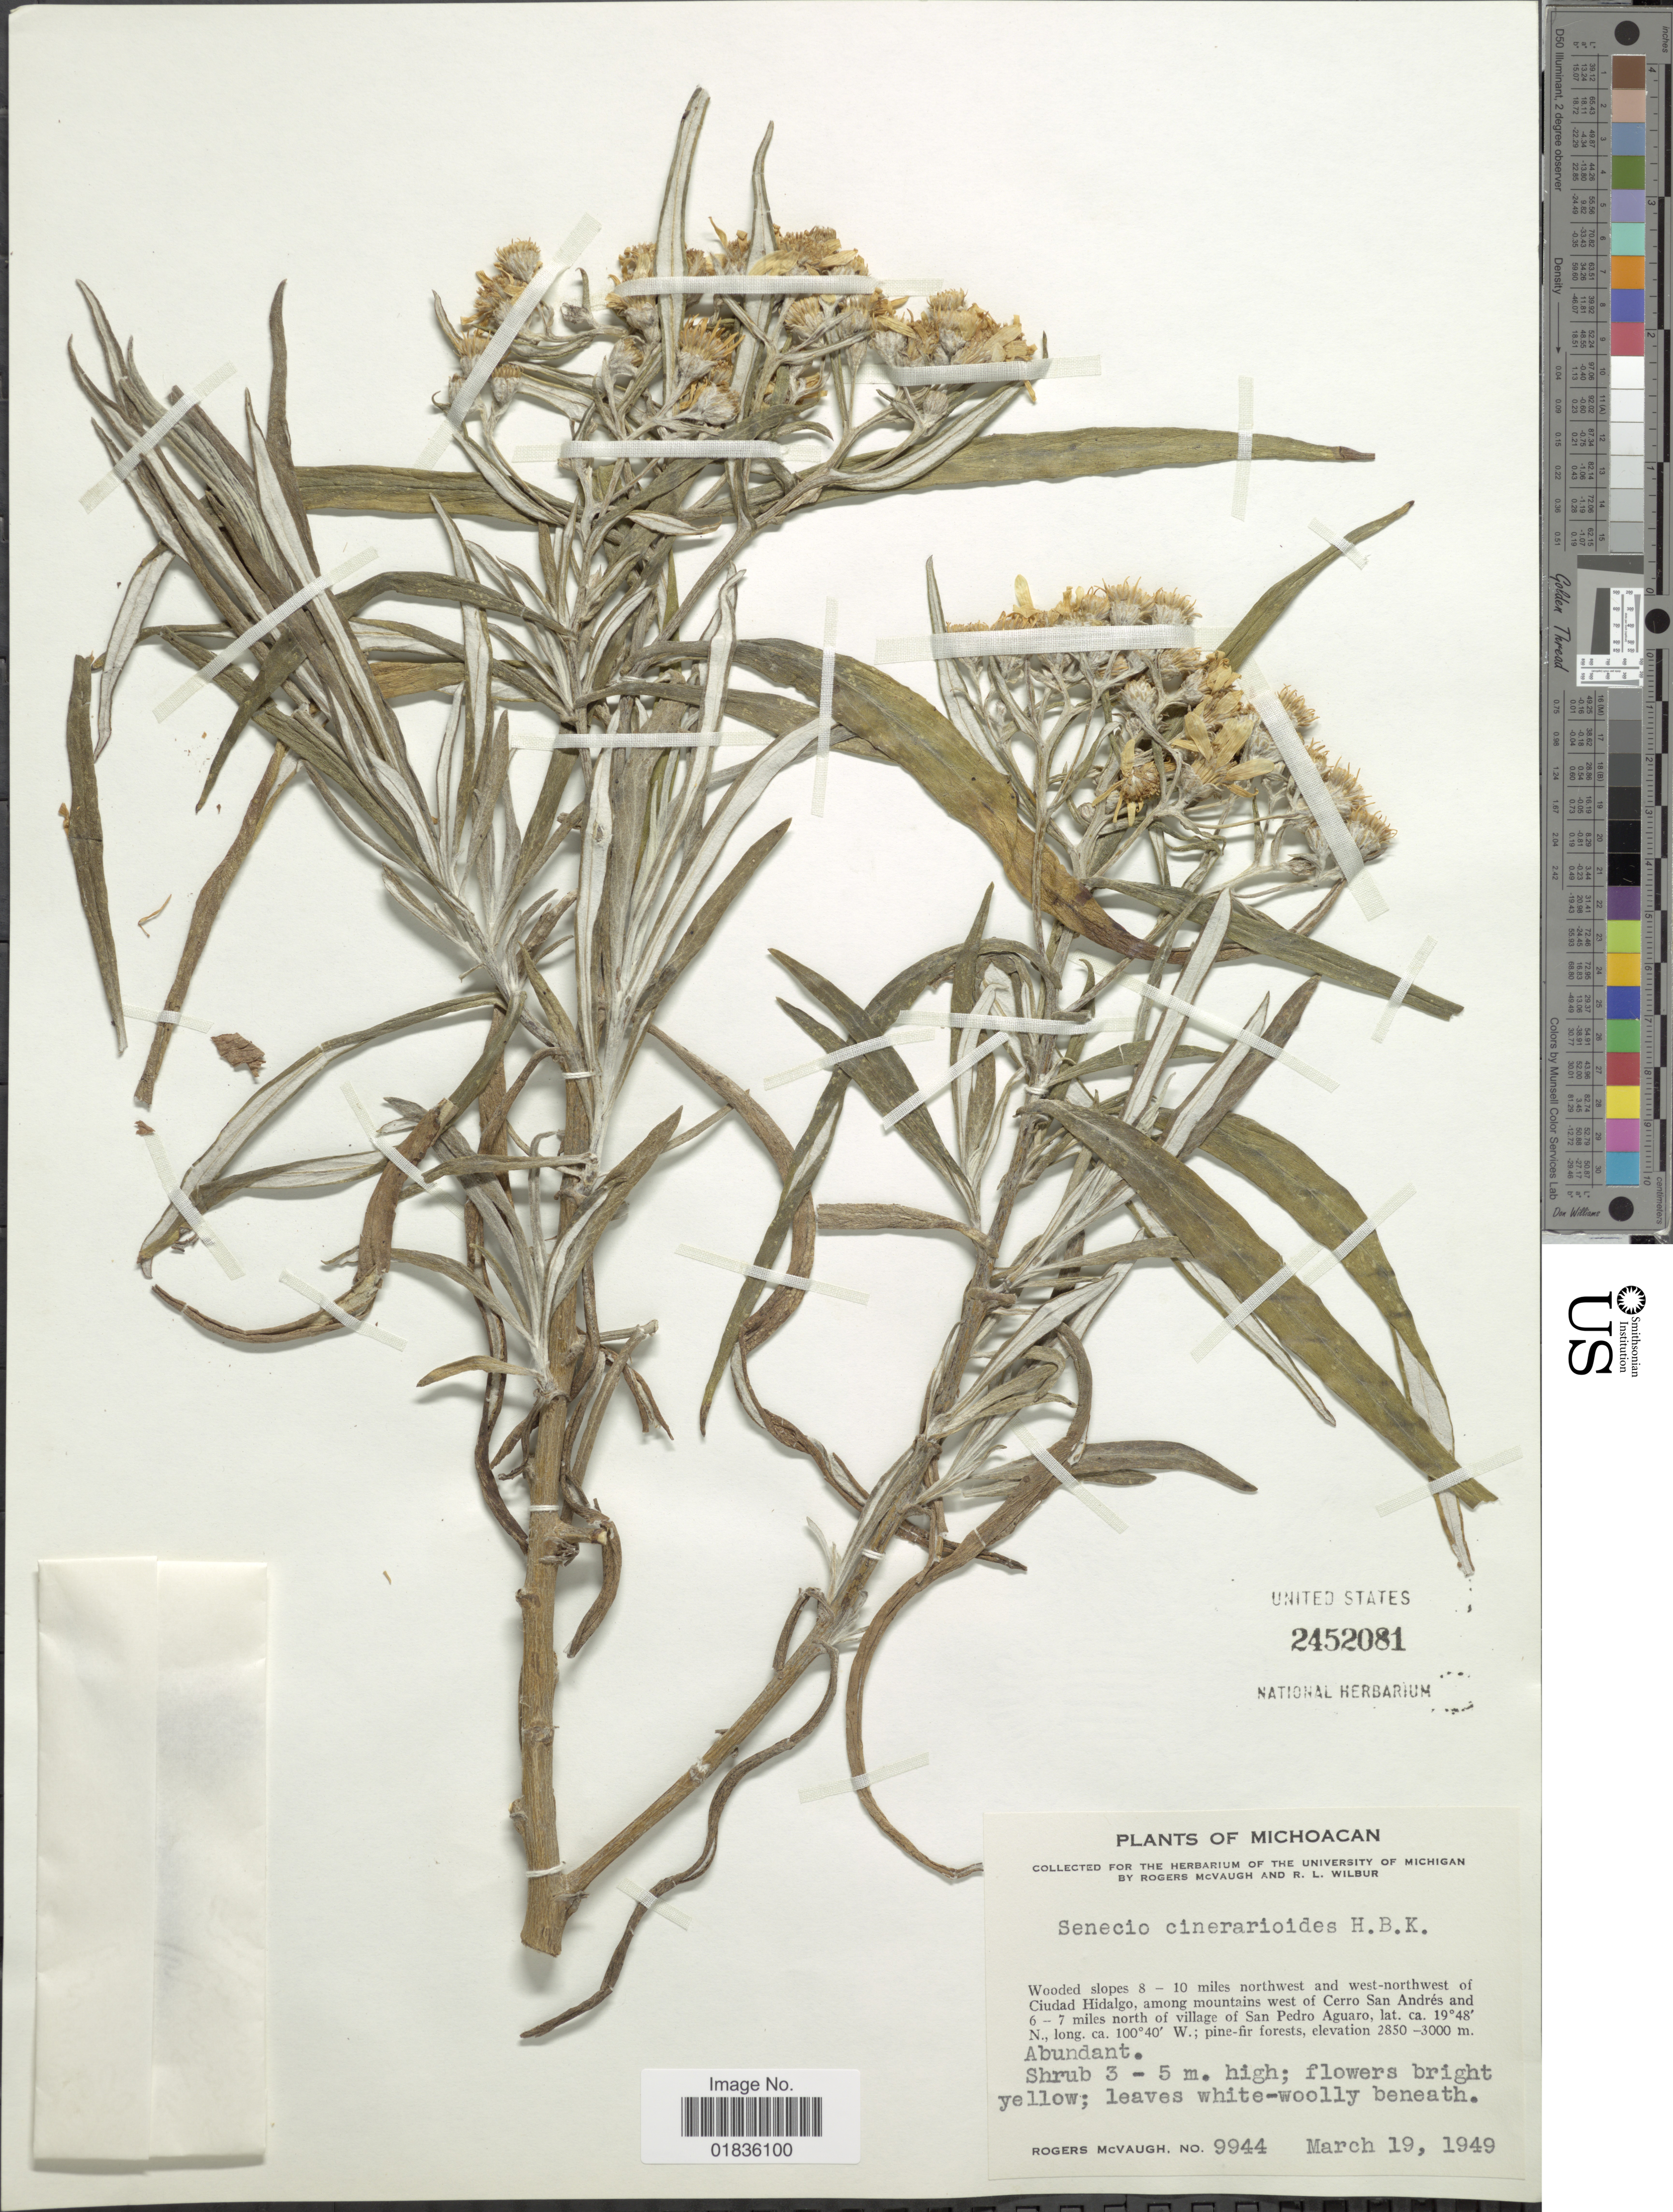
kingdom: Plantae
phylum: Tracheophyta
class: Magnoliopsida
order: Asterales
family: Asteraceae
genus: Senecio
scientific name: Senecio cinerarioides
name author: Kunth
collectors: R. McVaugh & R. L. Wilbur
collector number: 9944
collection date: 1949-03-19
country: Mexico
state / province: Michoacán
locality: Wooded slopes 8-10 miles northwest and west-northwest of Ciudad Hidalgo, among moutains west of Cerro San Andres and 6-7 miles north of village of San Pedro Aguaro.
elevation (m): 2850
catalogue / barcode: US 2452081